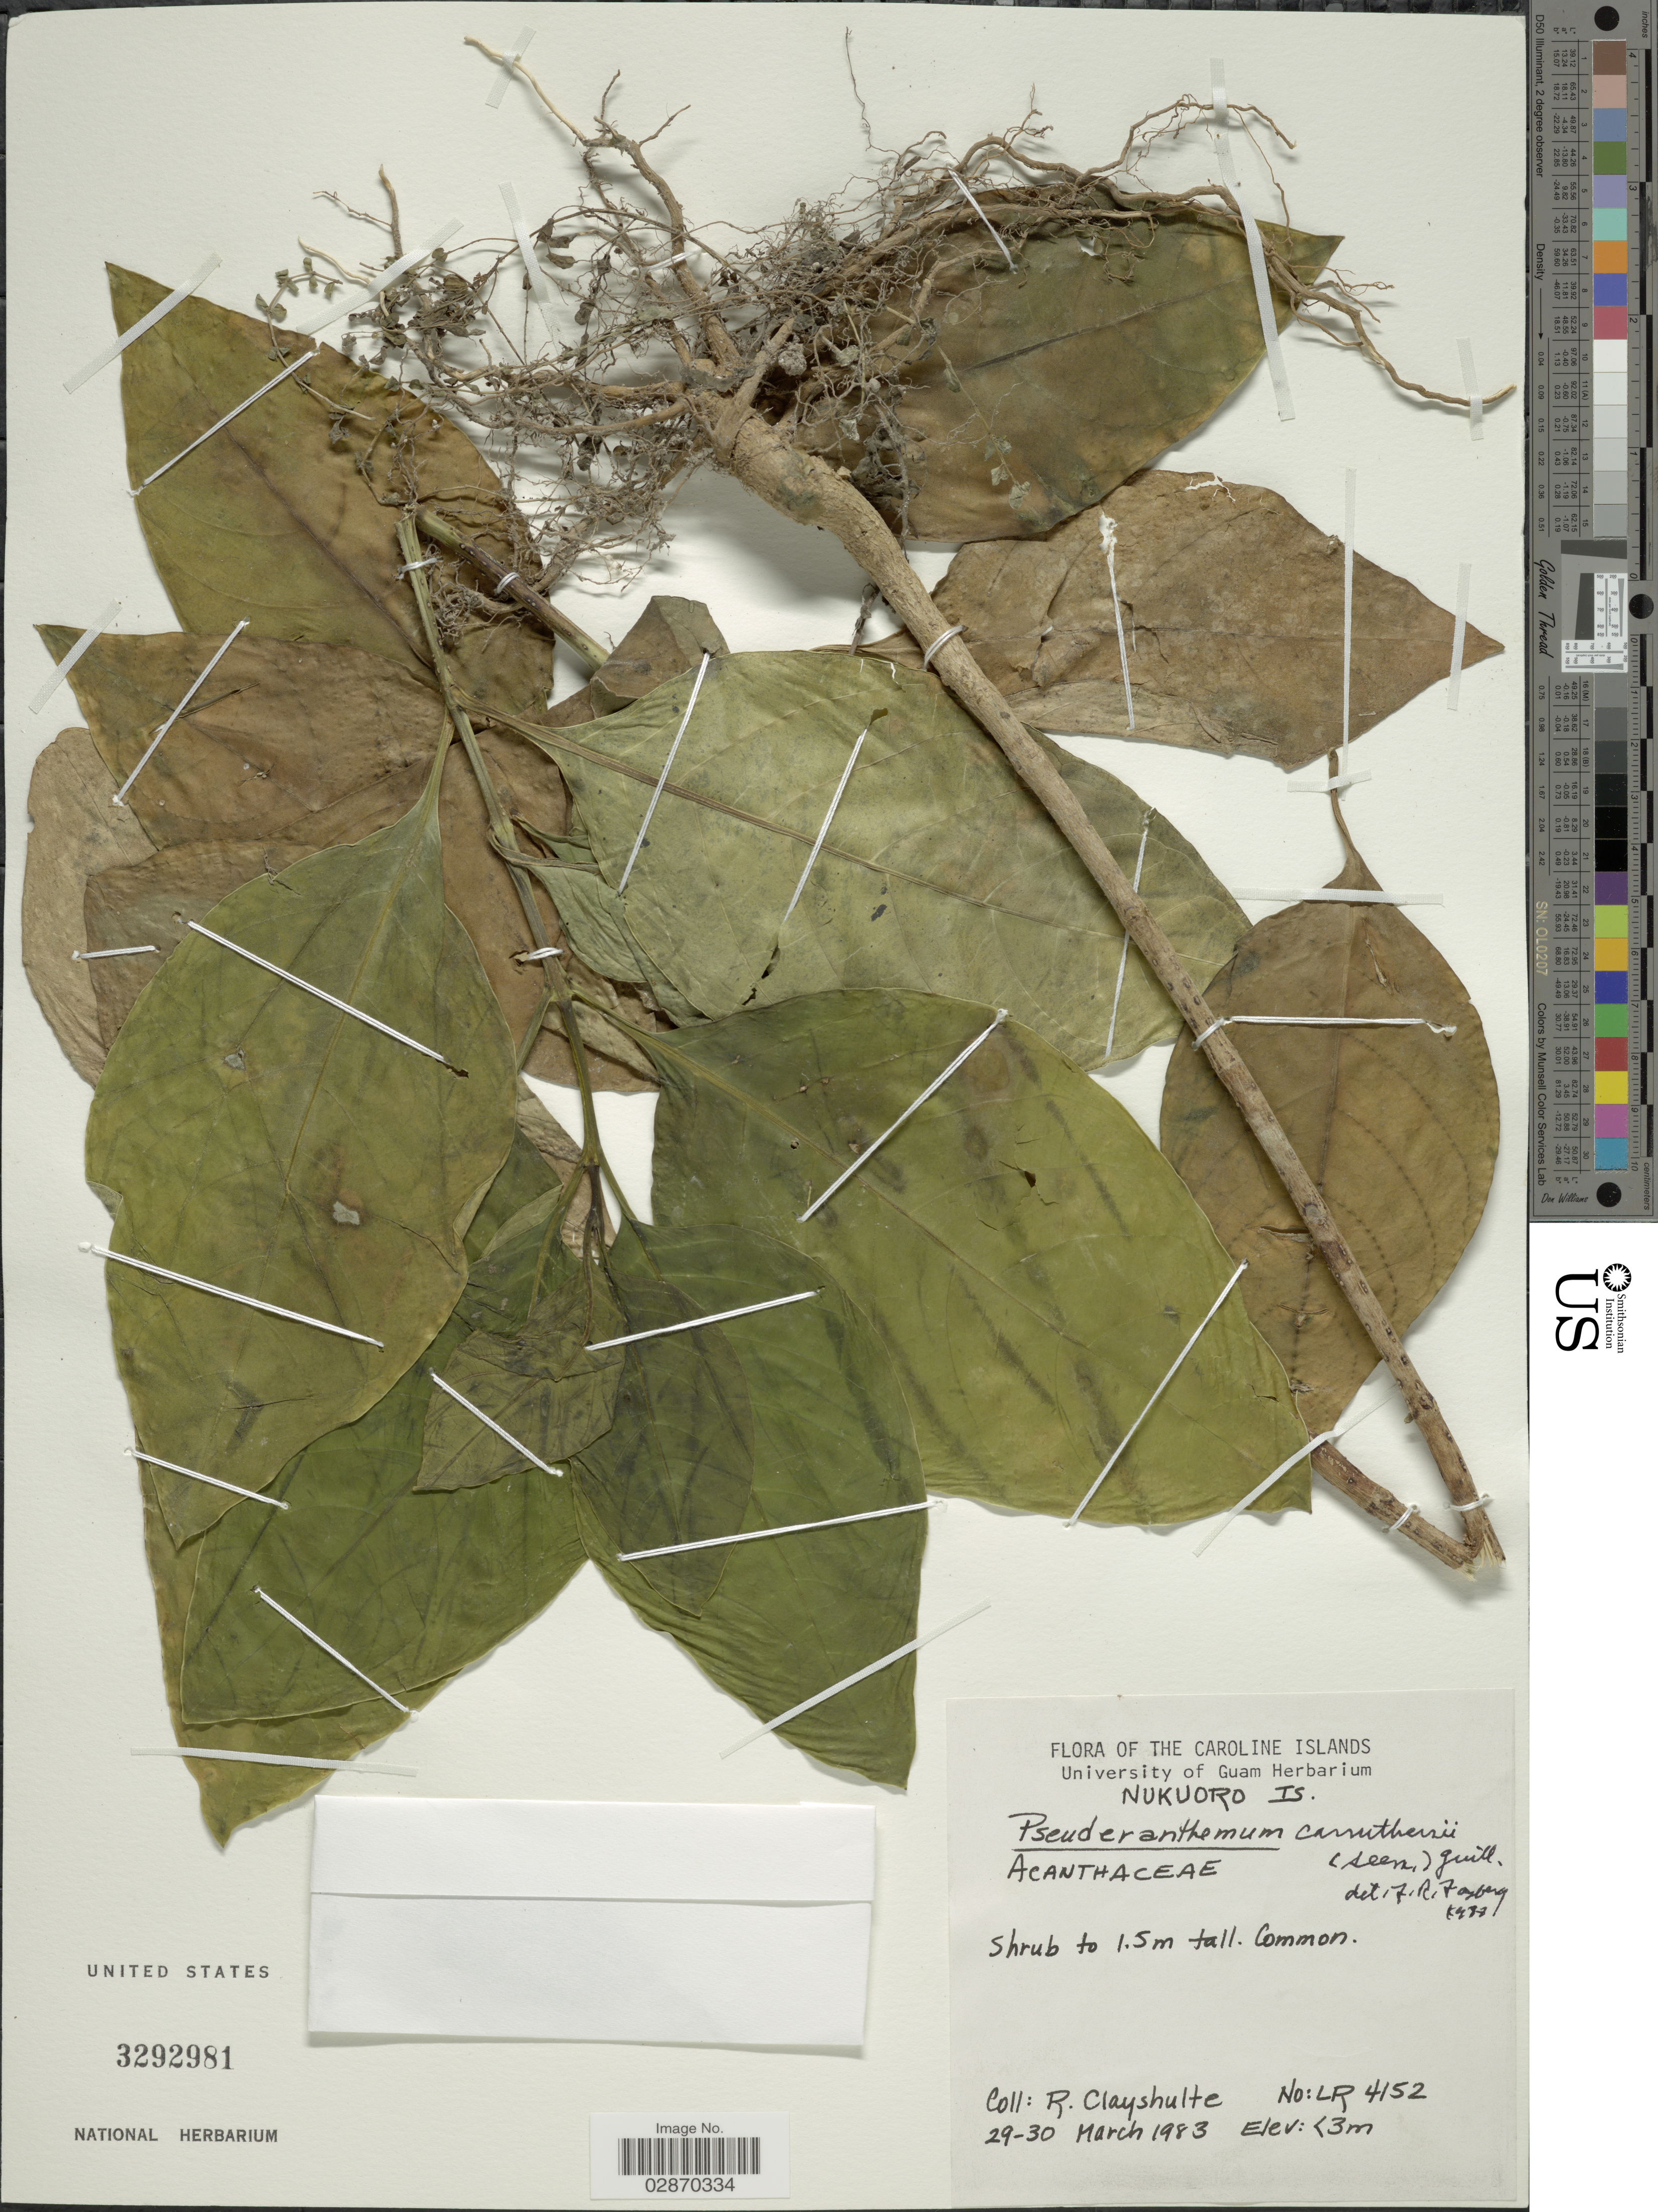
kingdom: Plantae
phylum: Tracheophyta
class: Magnoliopsida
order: Lamiales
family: Acanthaceae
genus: Pseuderanthemum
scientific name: Pseuderanthemum carruthersii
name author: (Seem.) Guillaumin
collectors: R. Clayshulte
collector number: LR 4152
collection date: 1983-03-29/1983-03-30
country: Micronesia, Federated States of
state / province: Pohnpei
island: Nukuoro Atoll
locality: Caroline Islands. Nukuoro Is.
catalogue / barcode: US 329281